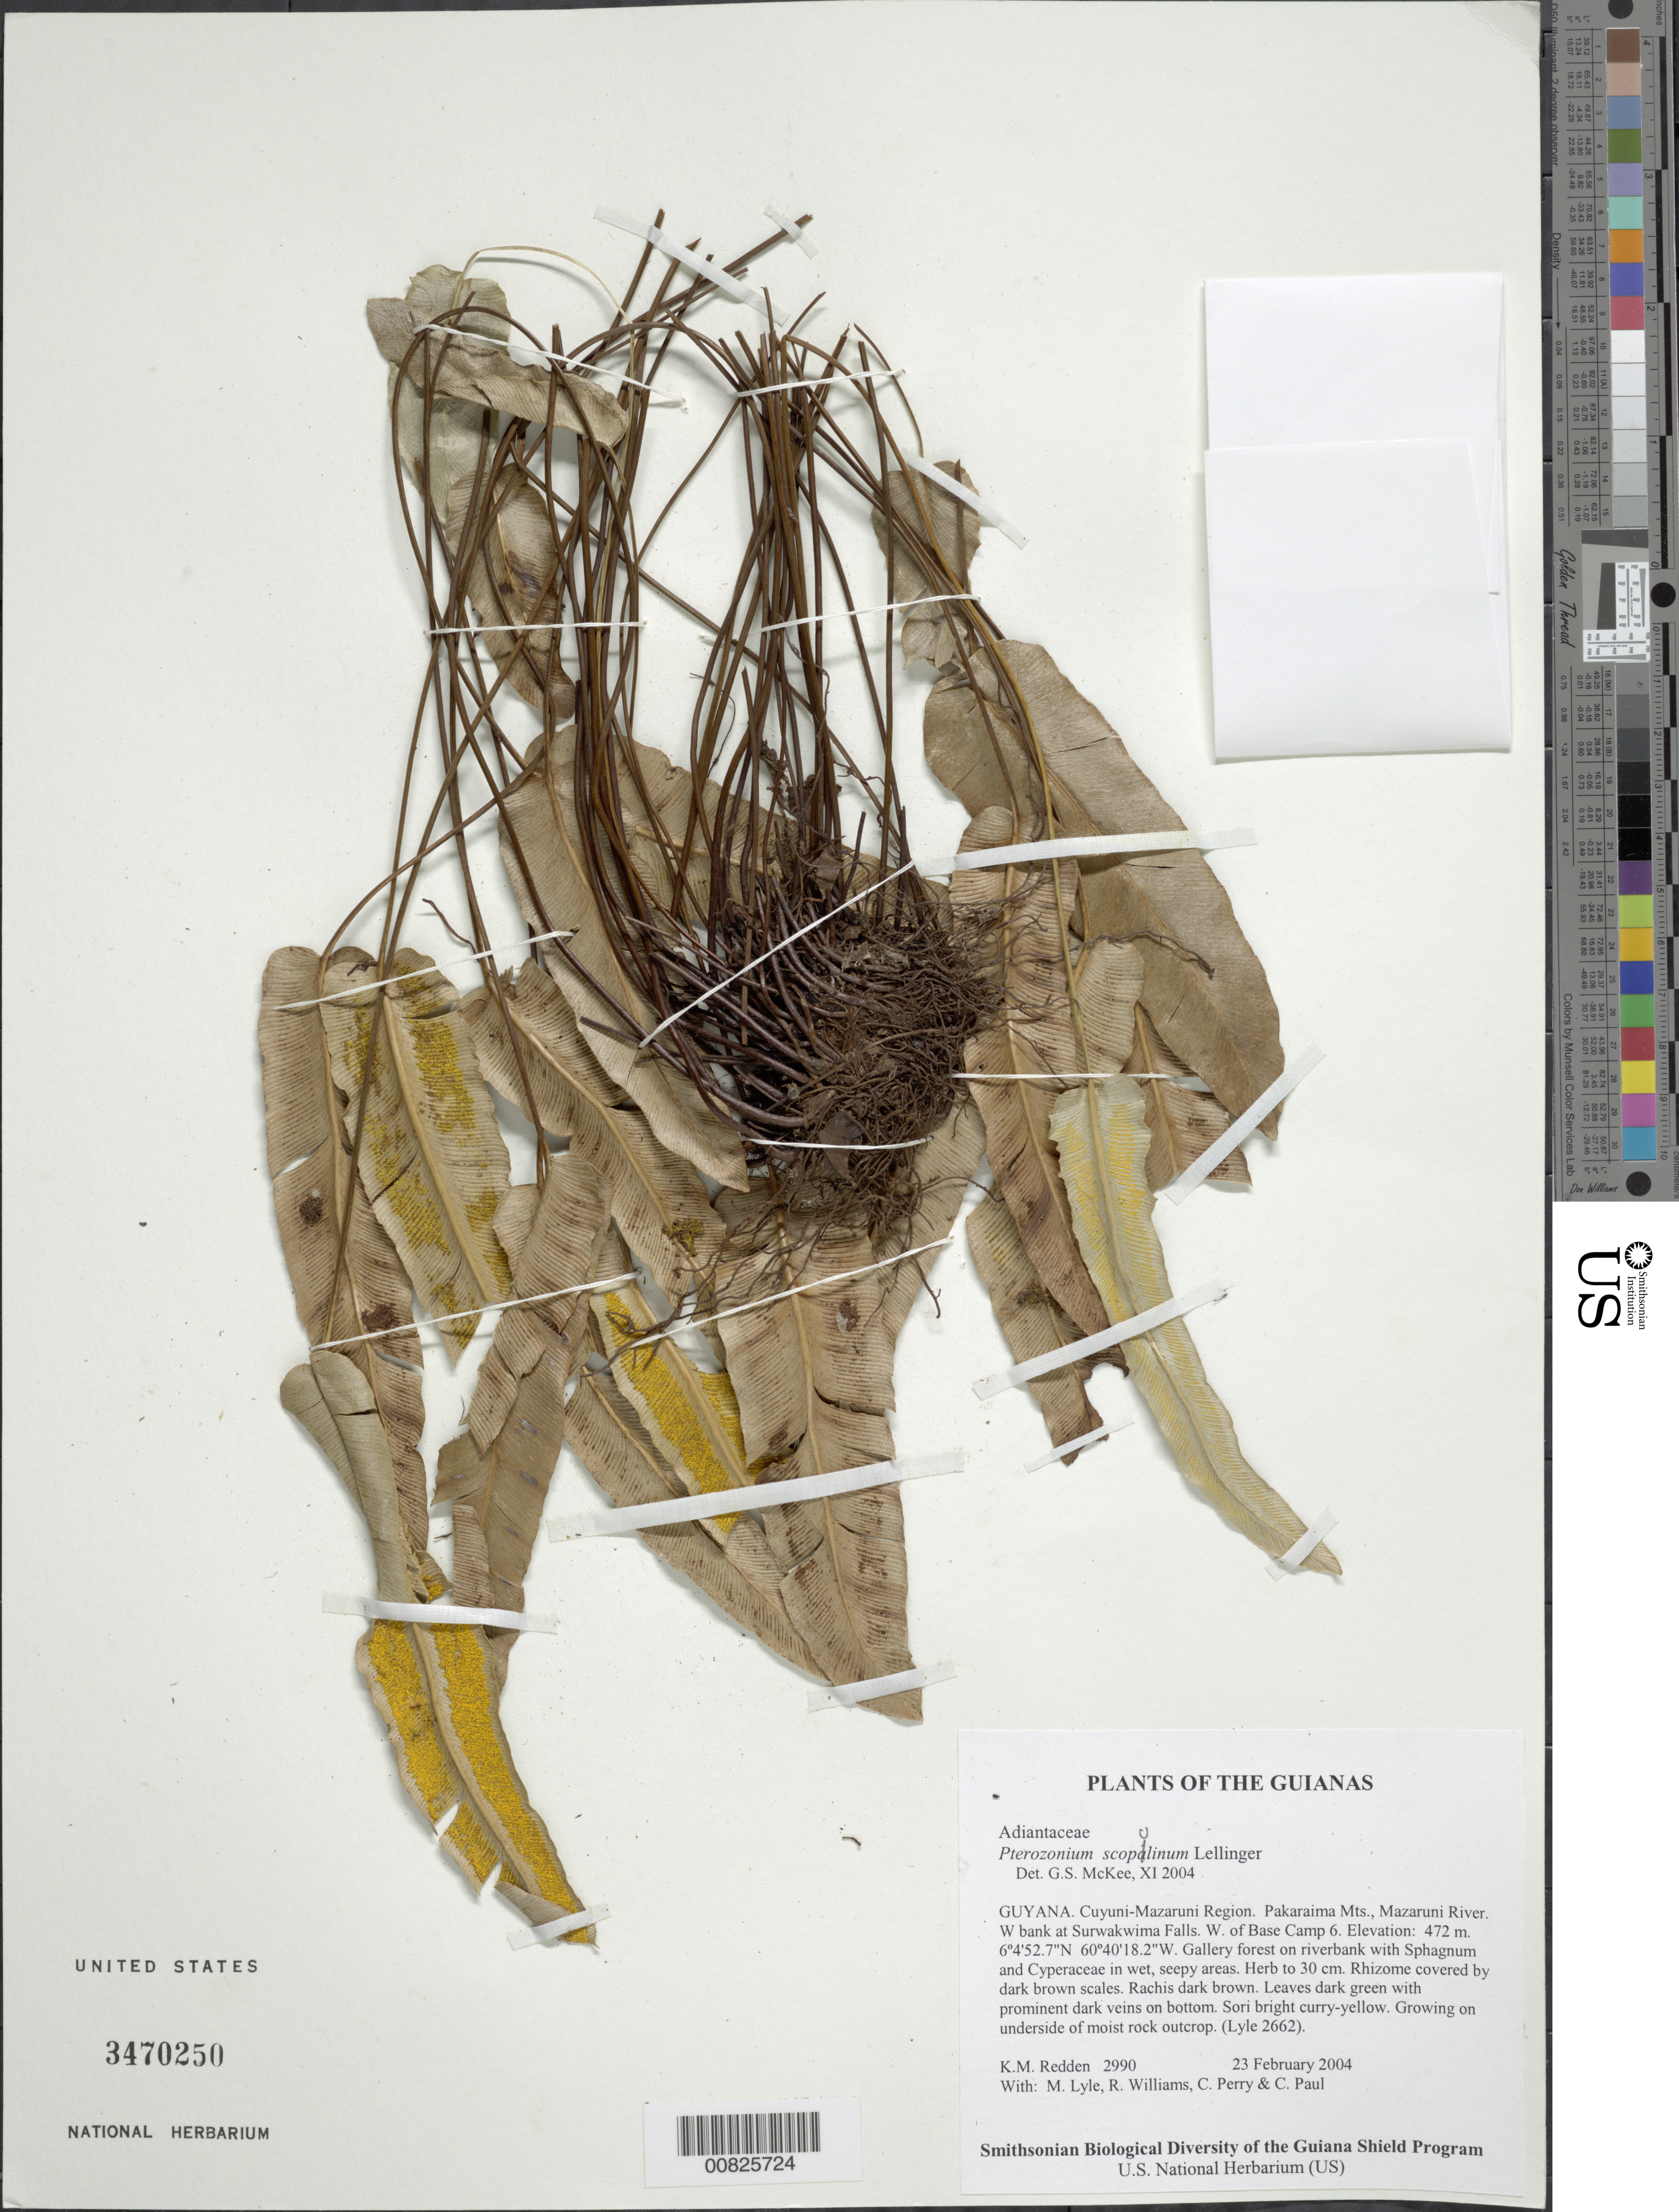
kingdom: Plantae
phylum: Tracheophyta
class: Polypodiopsida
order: Polypodiales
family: Pteridaceae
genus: Pterozonium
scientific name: Pterozonium scopulinum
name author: Lellinger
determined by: McKee, G. S., (US), NMNH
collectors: K. M. Redden, M. Lyle, R. Williams, C. Perry & C. Paul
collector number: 2990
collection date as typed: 23 February 2004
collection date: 2004-02-23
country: Guyana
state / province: Cuyuni-Mazaruni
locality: Pakaraima Mts., Mazaruni River. W bank at Surwakwima Falls. W. of Base Camp 6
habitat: Gallery forest on riverbank with Sphagnum and Cyperaceae in wet, seepy areas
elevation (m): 472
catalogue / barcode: US 3470250